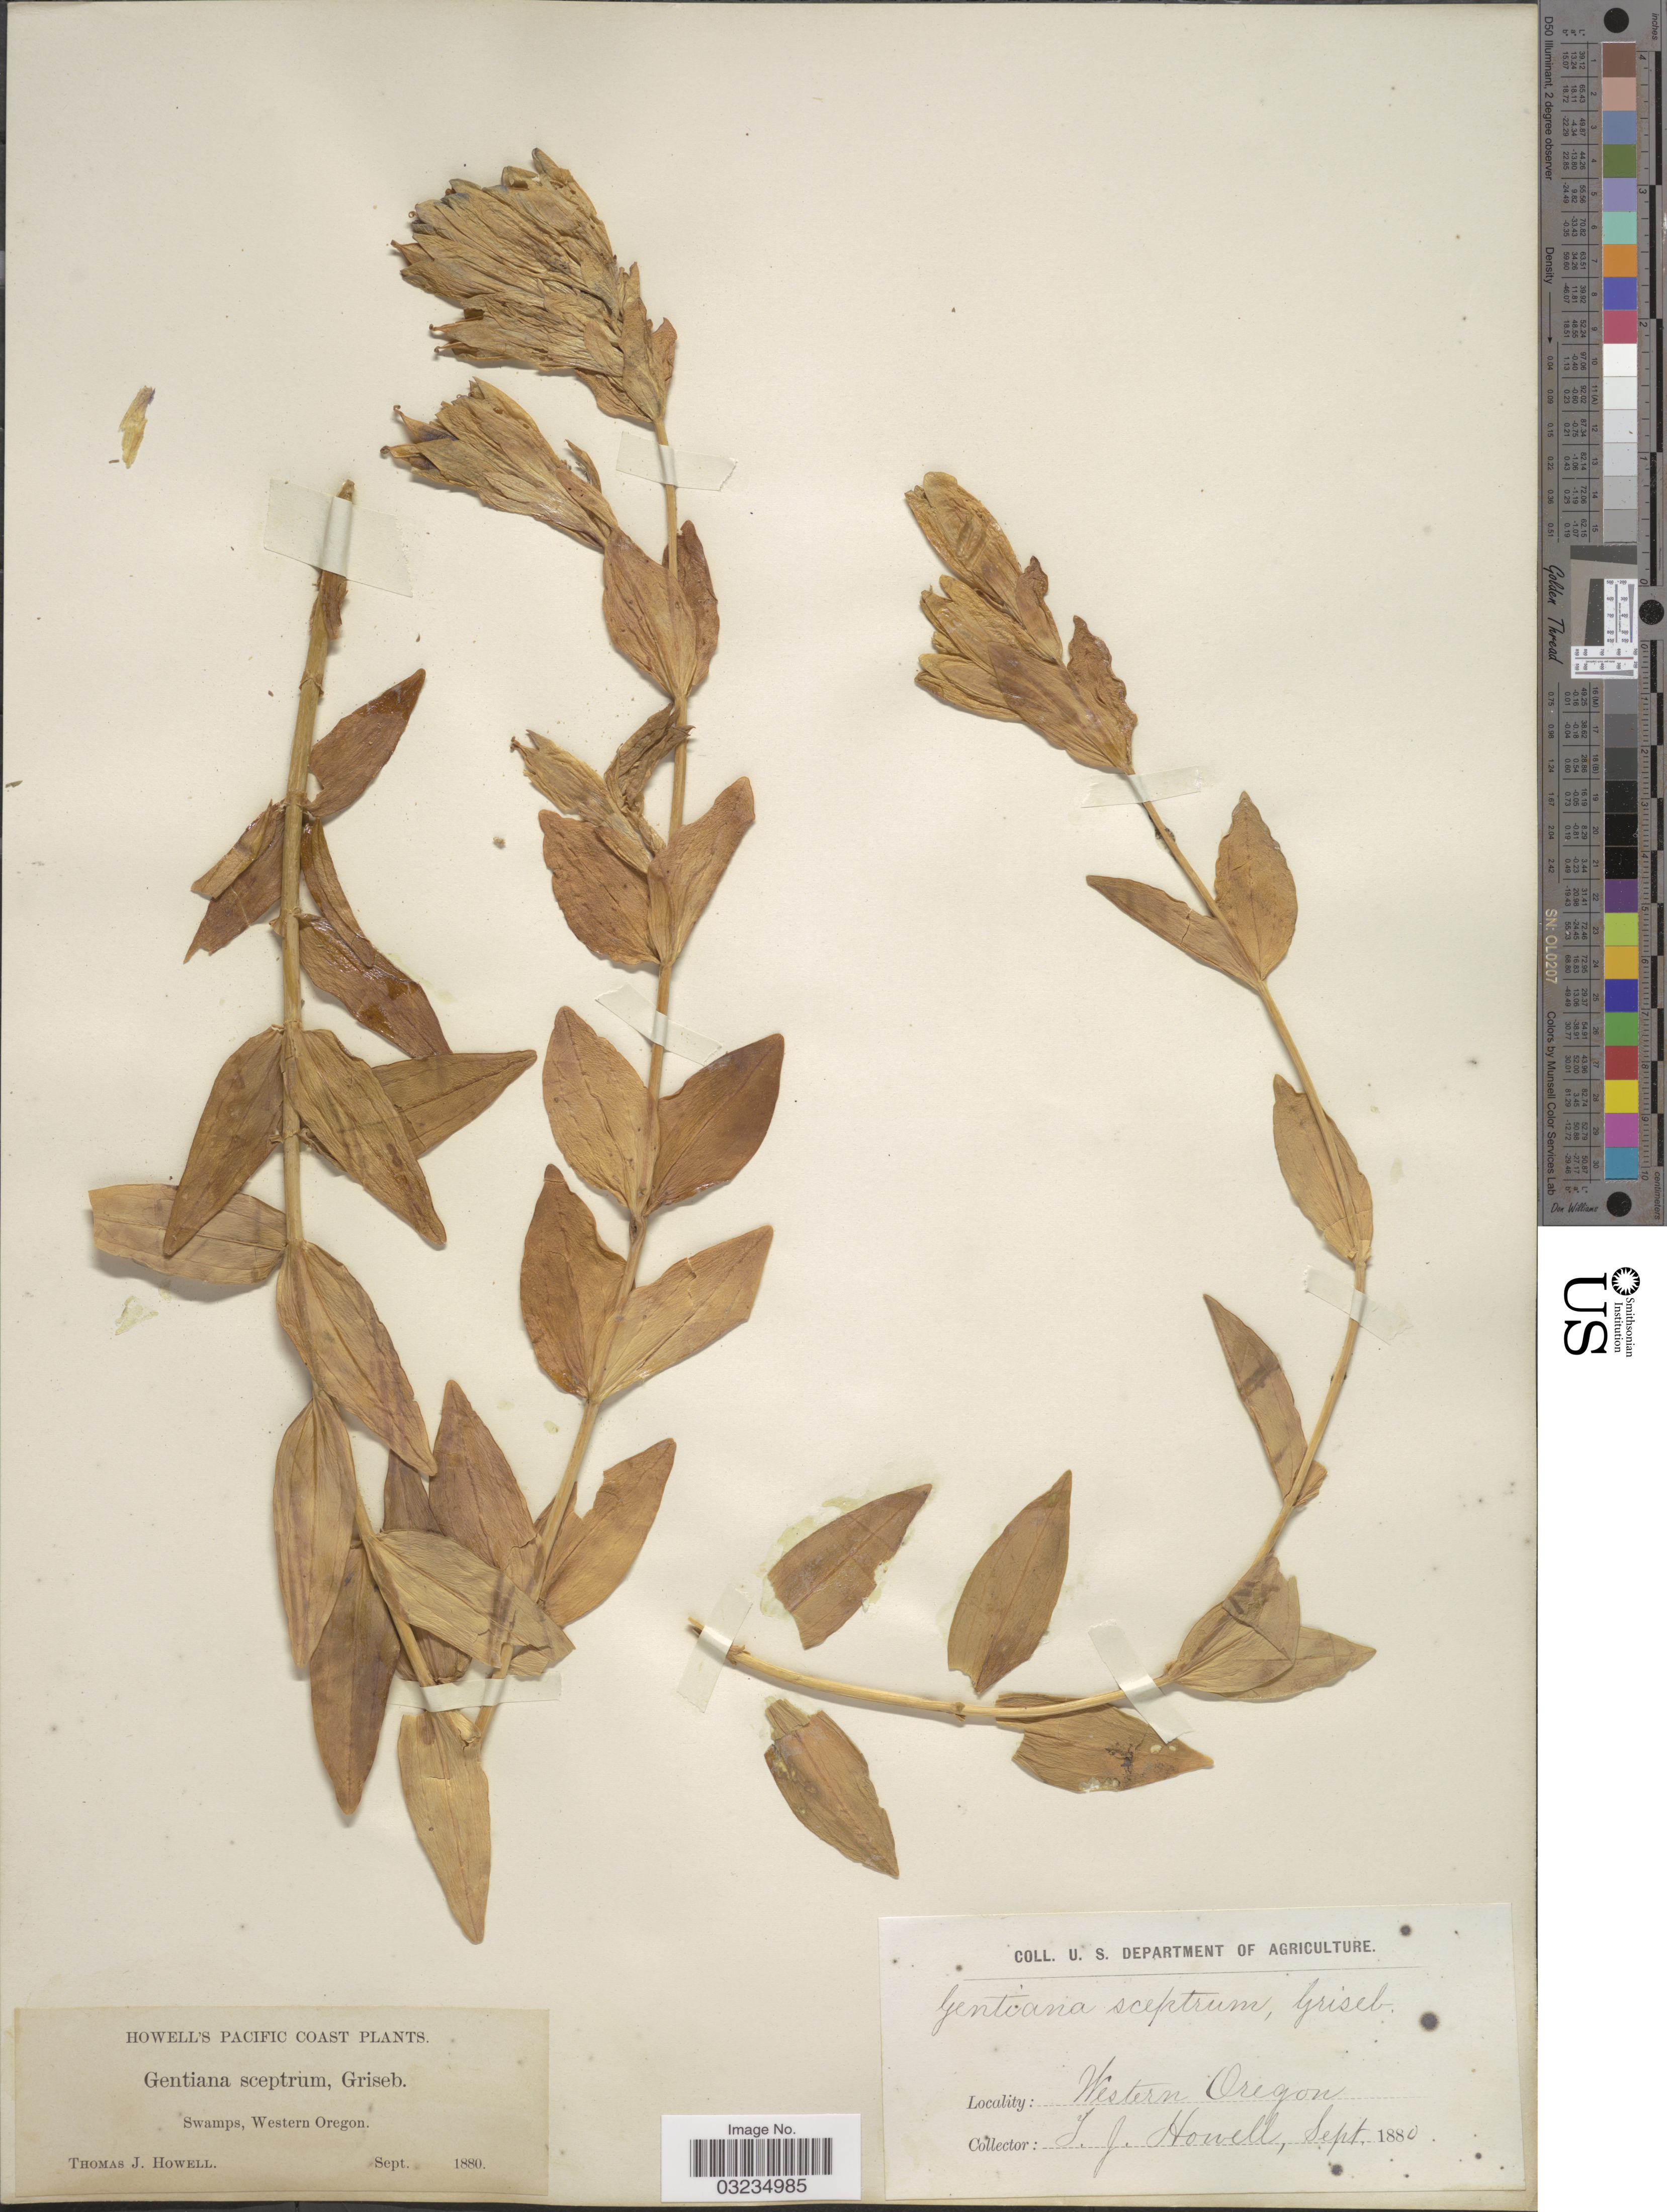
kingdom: Plantae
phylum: Tracheophyta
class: Magnoliopsida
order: Gentianales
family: Gentianaceae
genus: Gentiana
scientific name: Gentiana sceptrum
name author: Griseb.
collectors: T. J. Howell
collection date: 1880-09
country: United States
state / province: Oregon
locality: Pacific Coast. Swamps, Western Oregon.